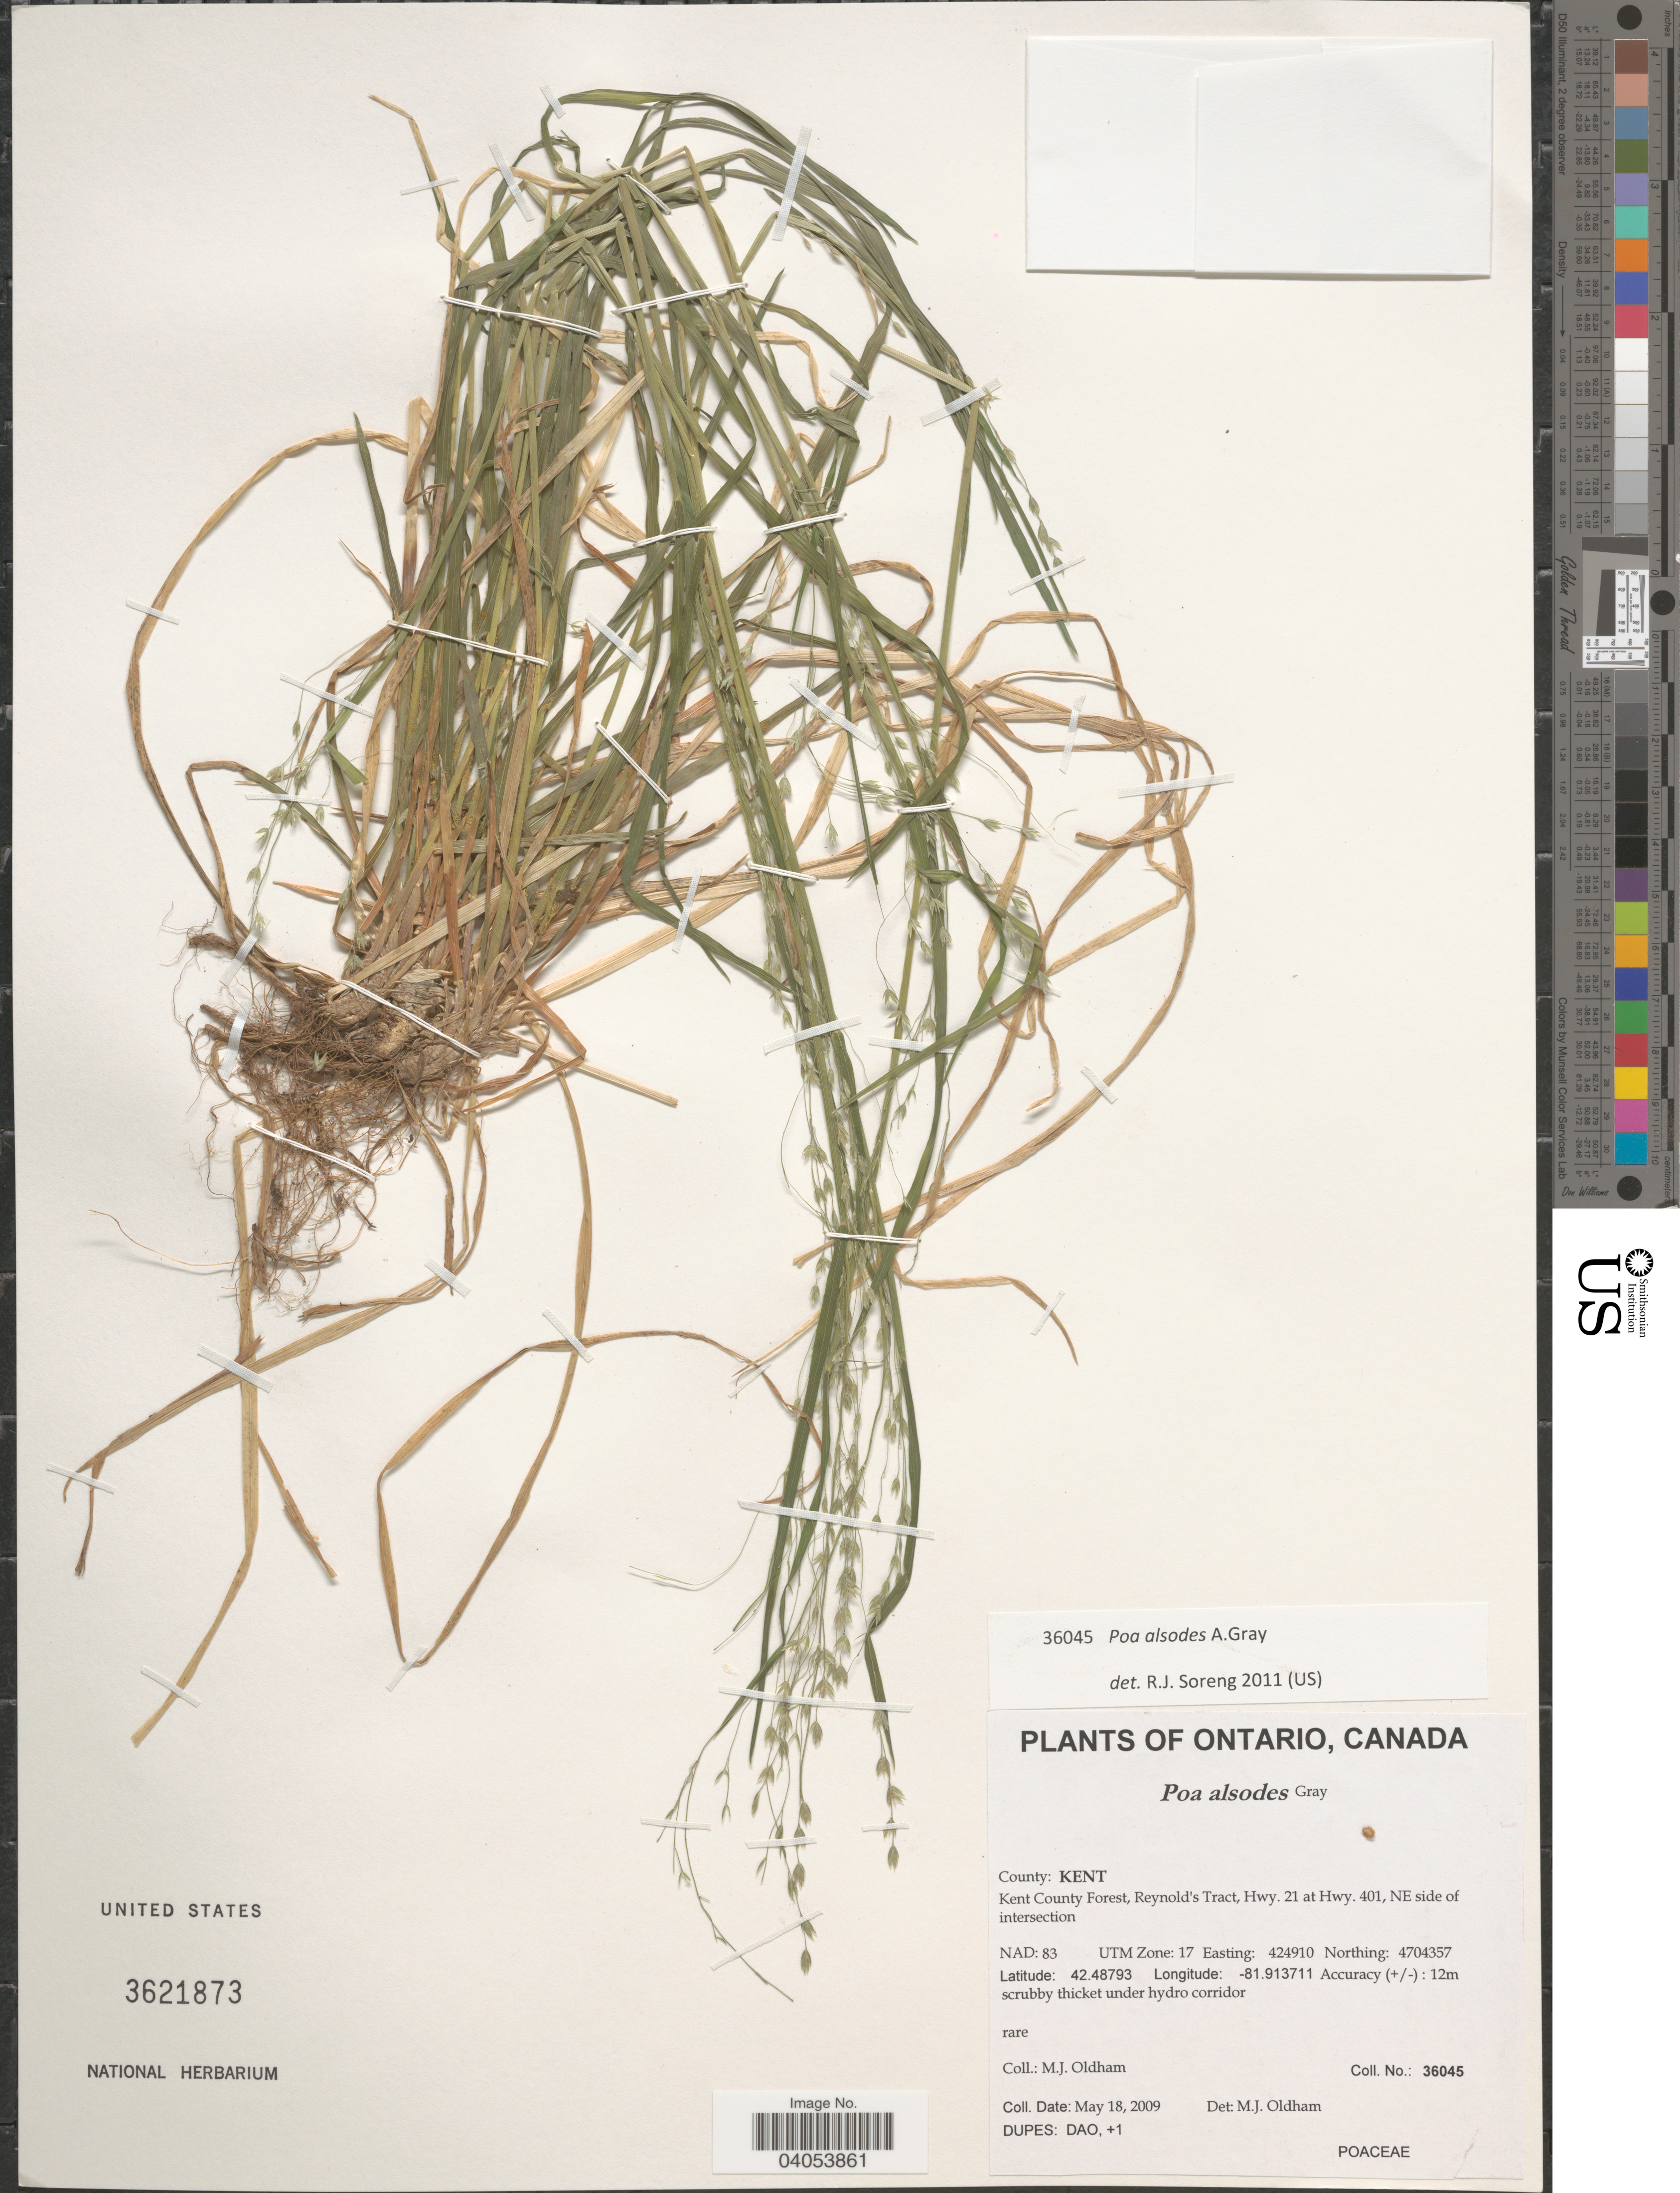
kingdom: Plantae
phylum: Tracheophyta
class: Liliopsida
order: Poales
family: Poaceae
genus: Poa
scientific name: Poa alsodes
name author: A. Gray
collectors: M. Oldham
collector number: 36045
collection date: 2009-05-18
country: Canada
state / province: Ontario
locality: County: Kent. Kent County Forest, Reynold's tract, Hwy. 21 at Hwy. 401, NE side of intersection. NAD: 83. UTM Zone: 17. Easting: 424910. Northing: 4704357.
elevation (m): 12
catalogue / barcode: US 3621873